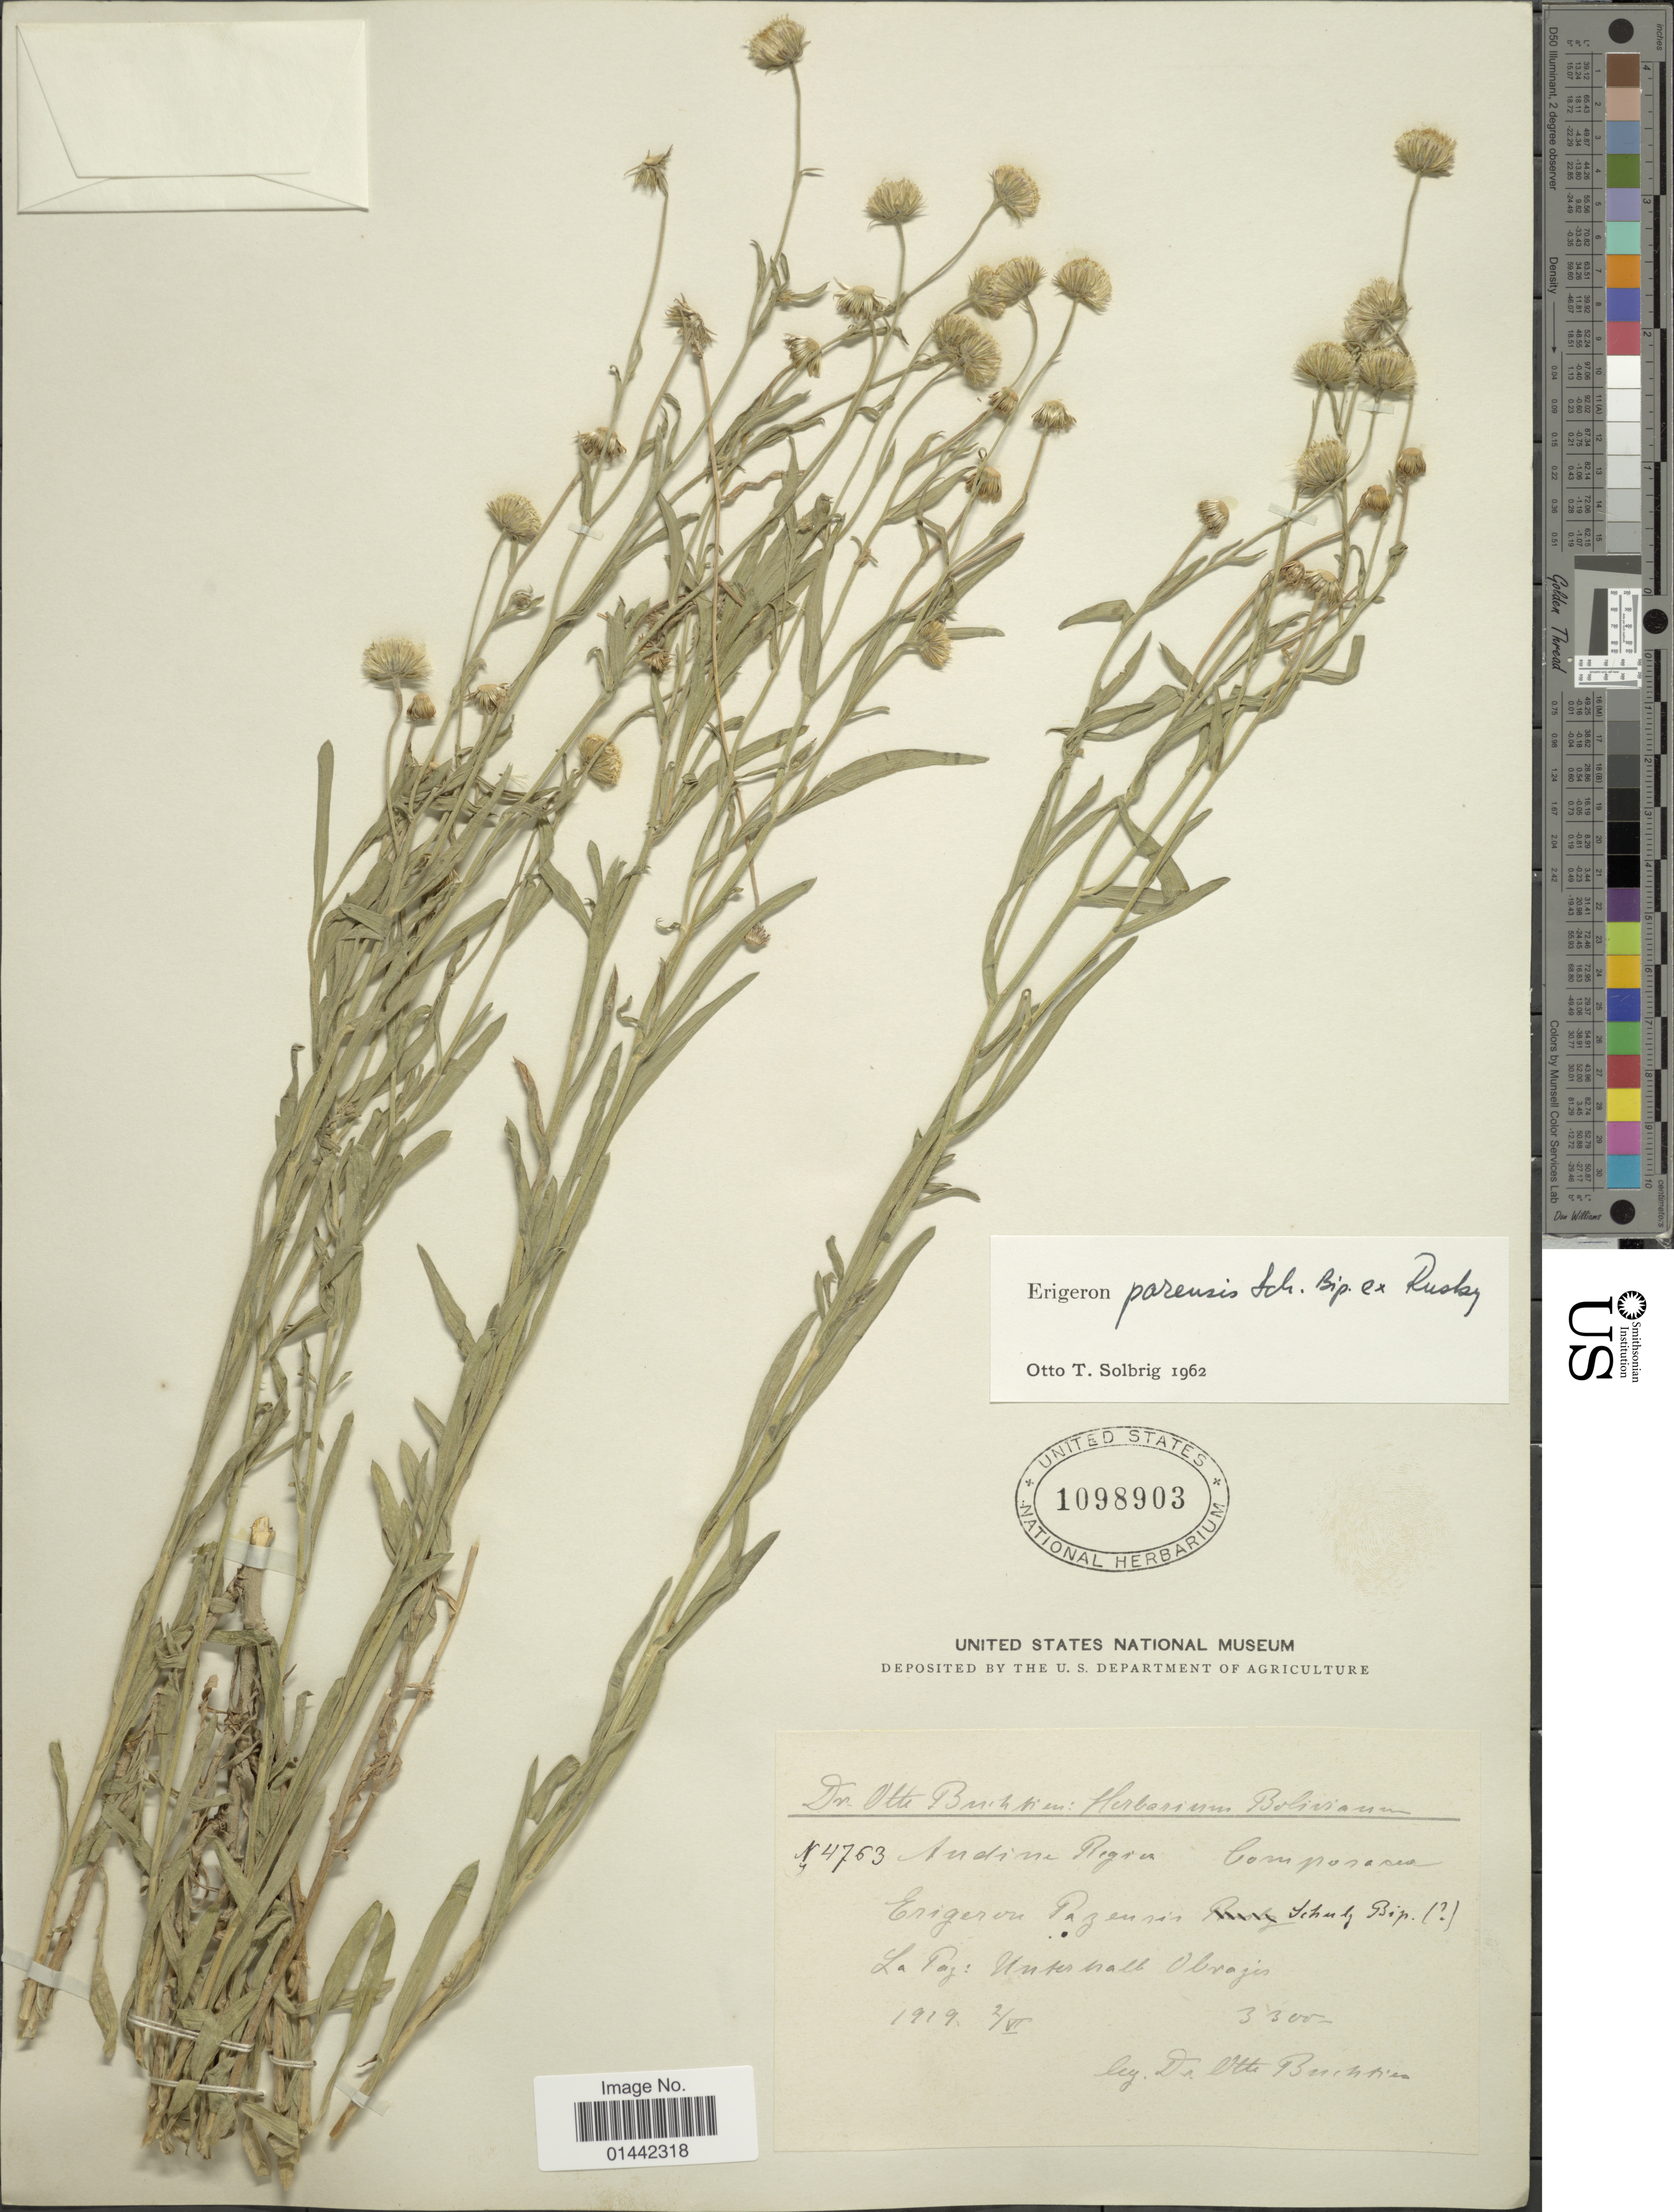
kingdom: Plantae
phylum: Tracheophyta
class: Magnoliopsida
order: Asterales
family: Asteraceae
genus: Erigeron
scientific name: Erigeron pazensis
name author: Sch. Bip. ex Rusby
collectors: O. Buchtien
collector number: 4763*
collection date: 1919-06-02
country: Bolivia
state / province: La Paz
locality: Obrajes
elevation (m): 3300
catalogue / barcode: US 1098903